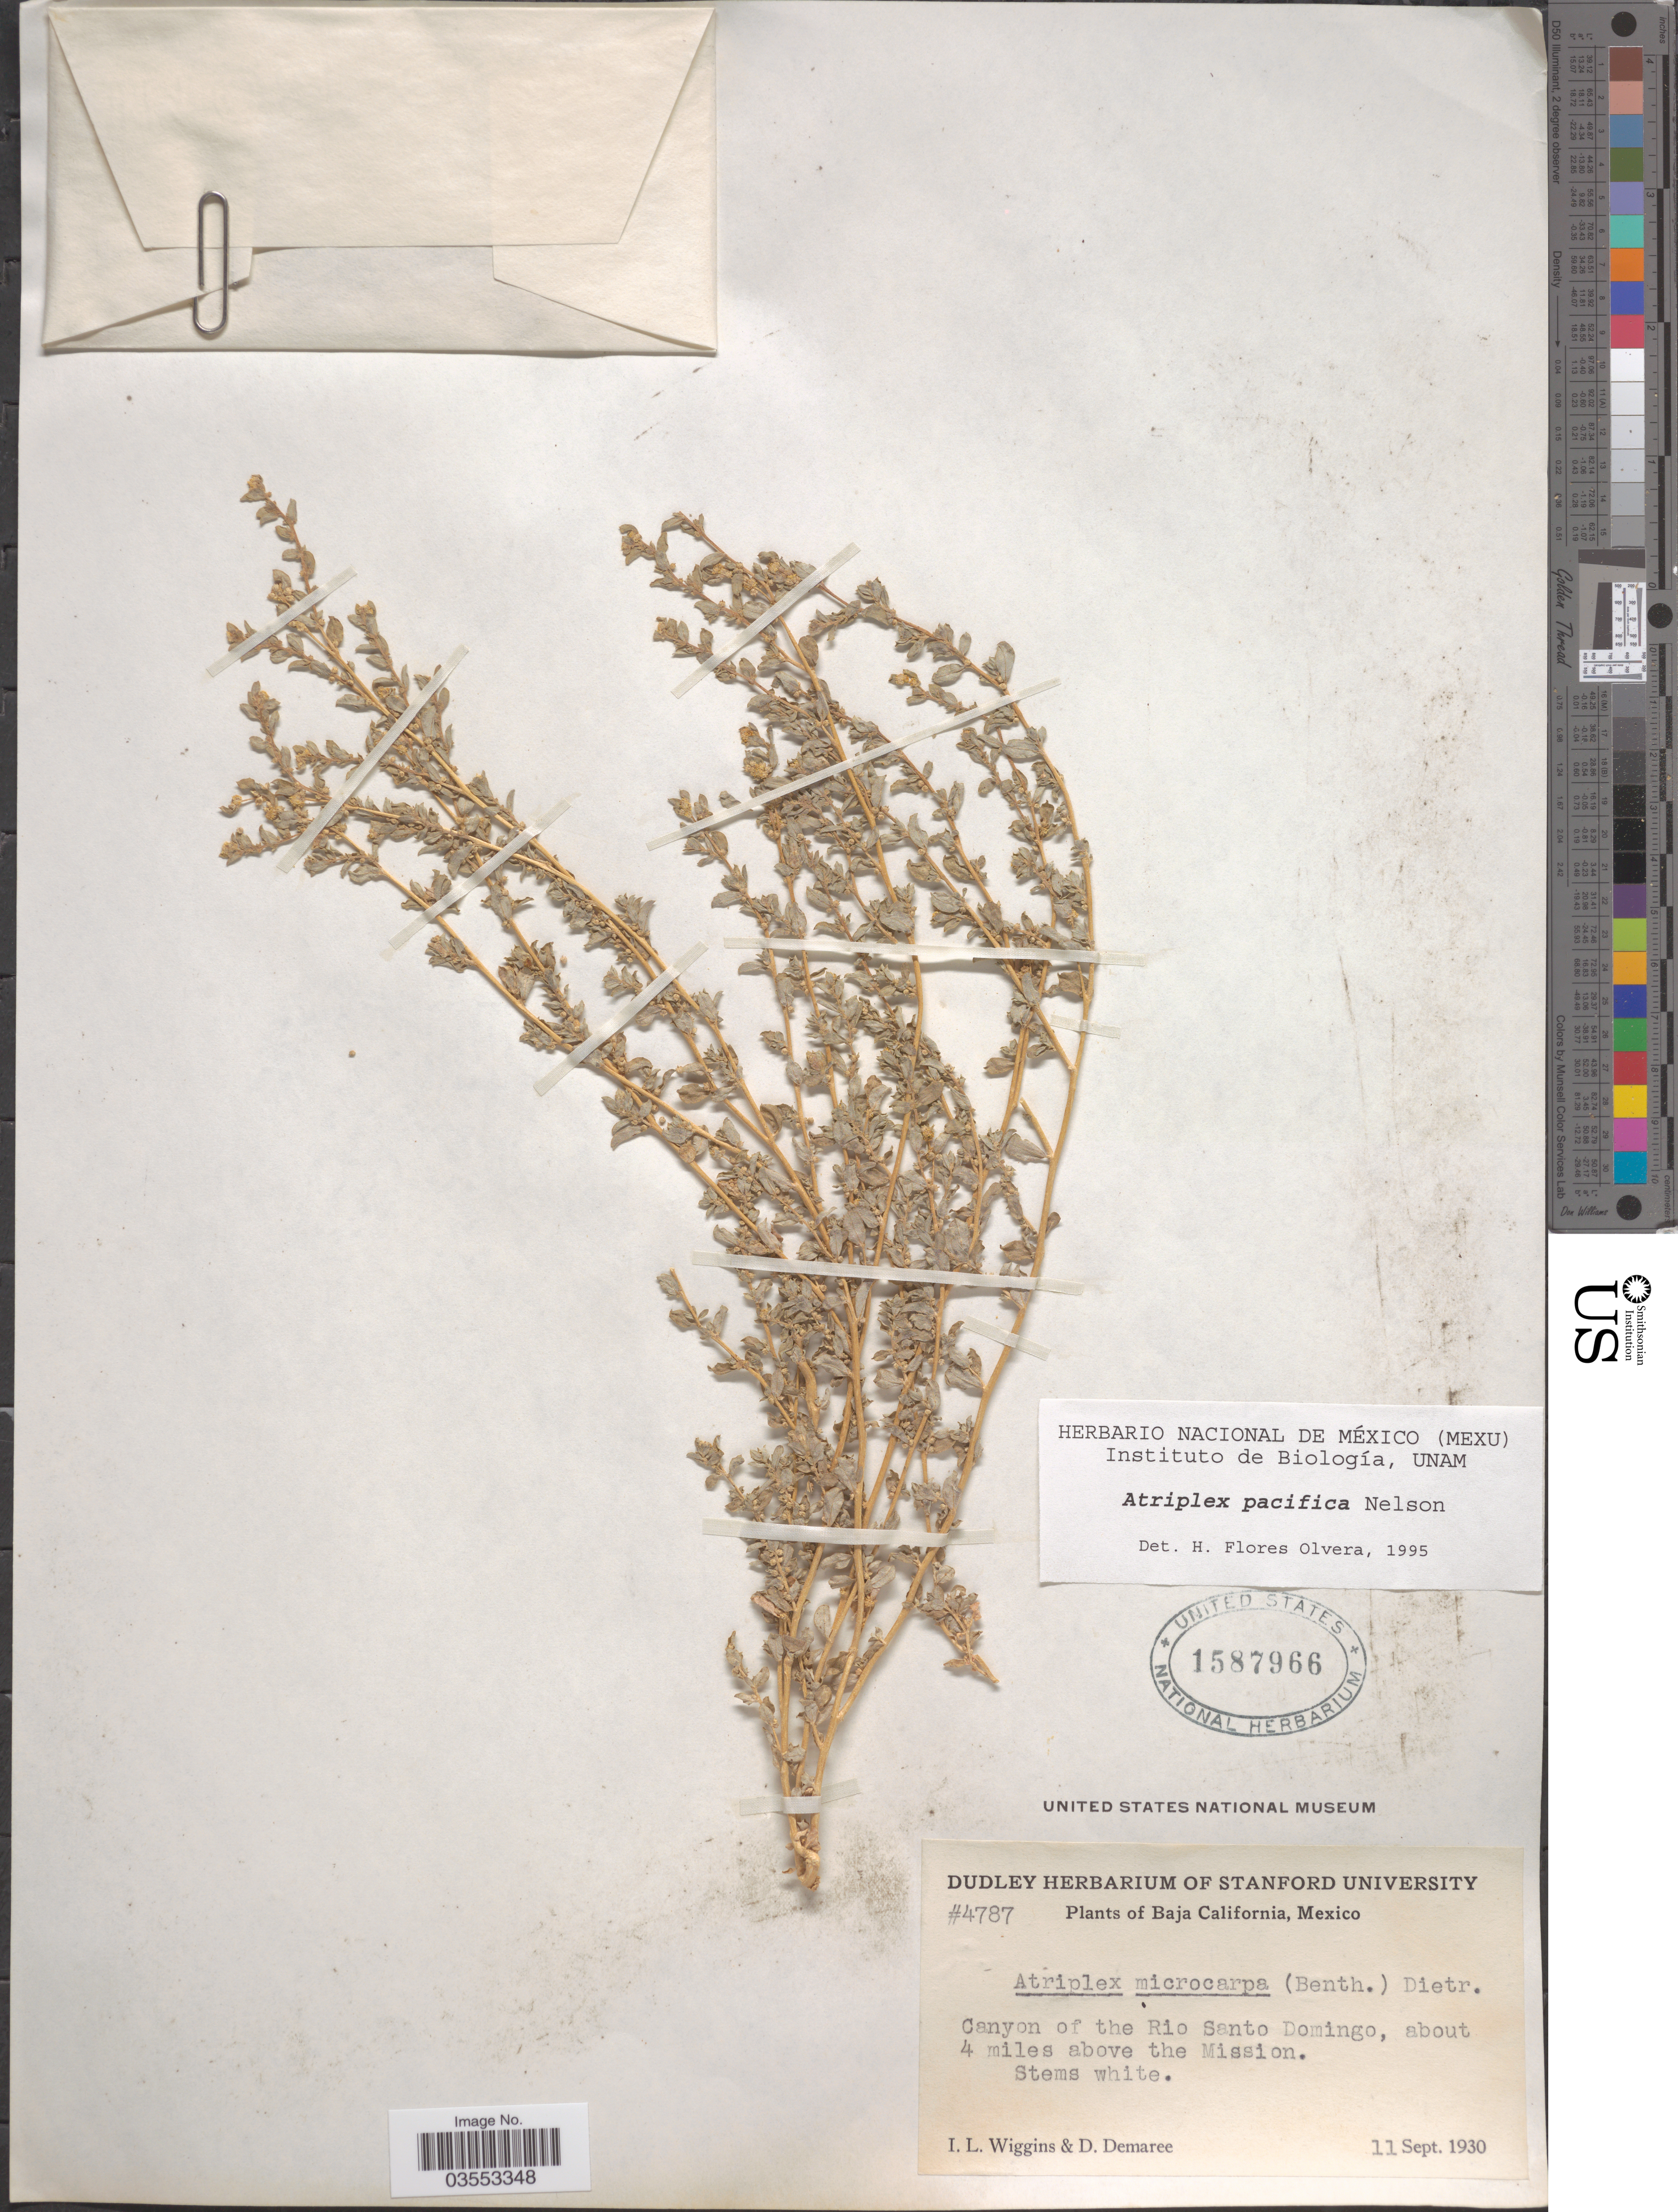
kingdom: Plantae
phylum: Tracheophyta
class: Magnoliopsida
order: Caryophyllales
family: Amaranthaceae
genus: Atriplex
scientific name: Atriplex pacifica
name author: A. Nelson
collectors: I. L. Wiggins & D. Demaree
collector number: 4787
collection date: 1930-09-11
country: Mexico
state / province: Baja California Norte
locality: Canyon of the Rio Santo Domingo, about 4 miles above the Mission.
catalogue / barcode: US 1587966